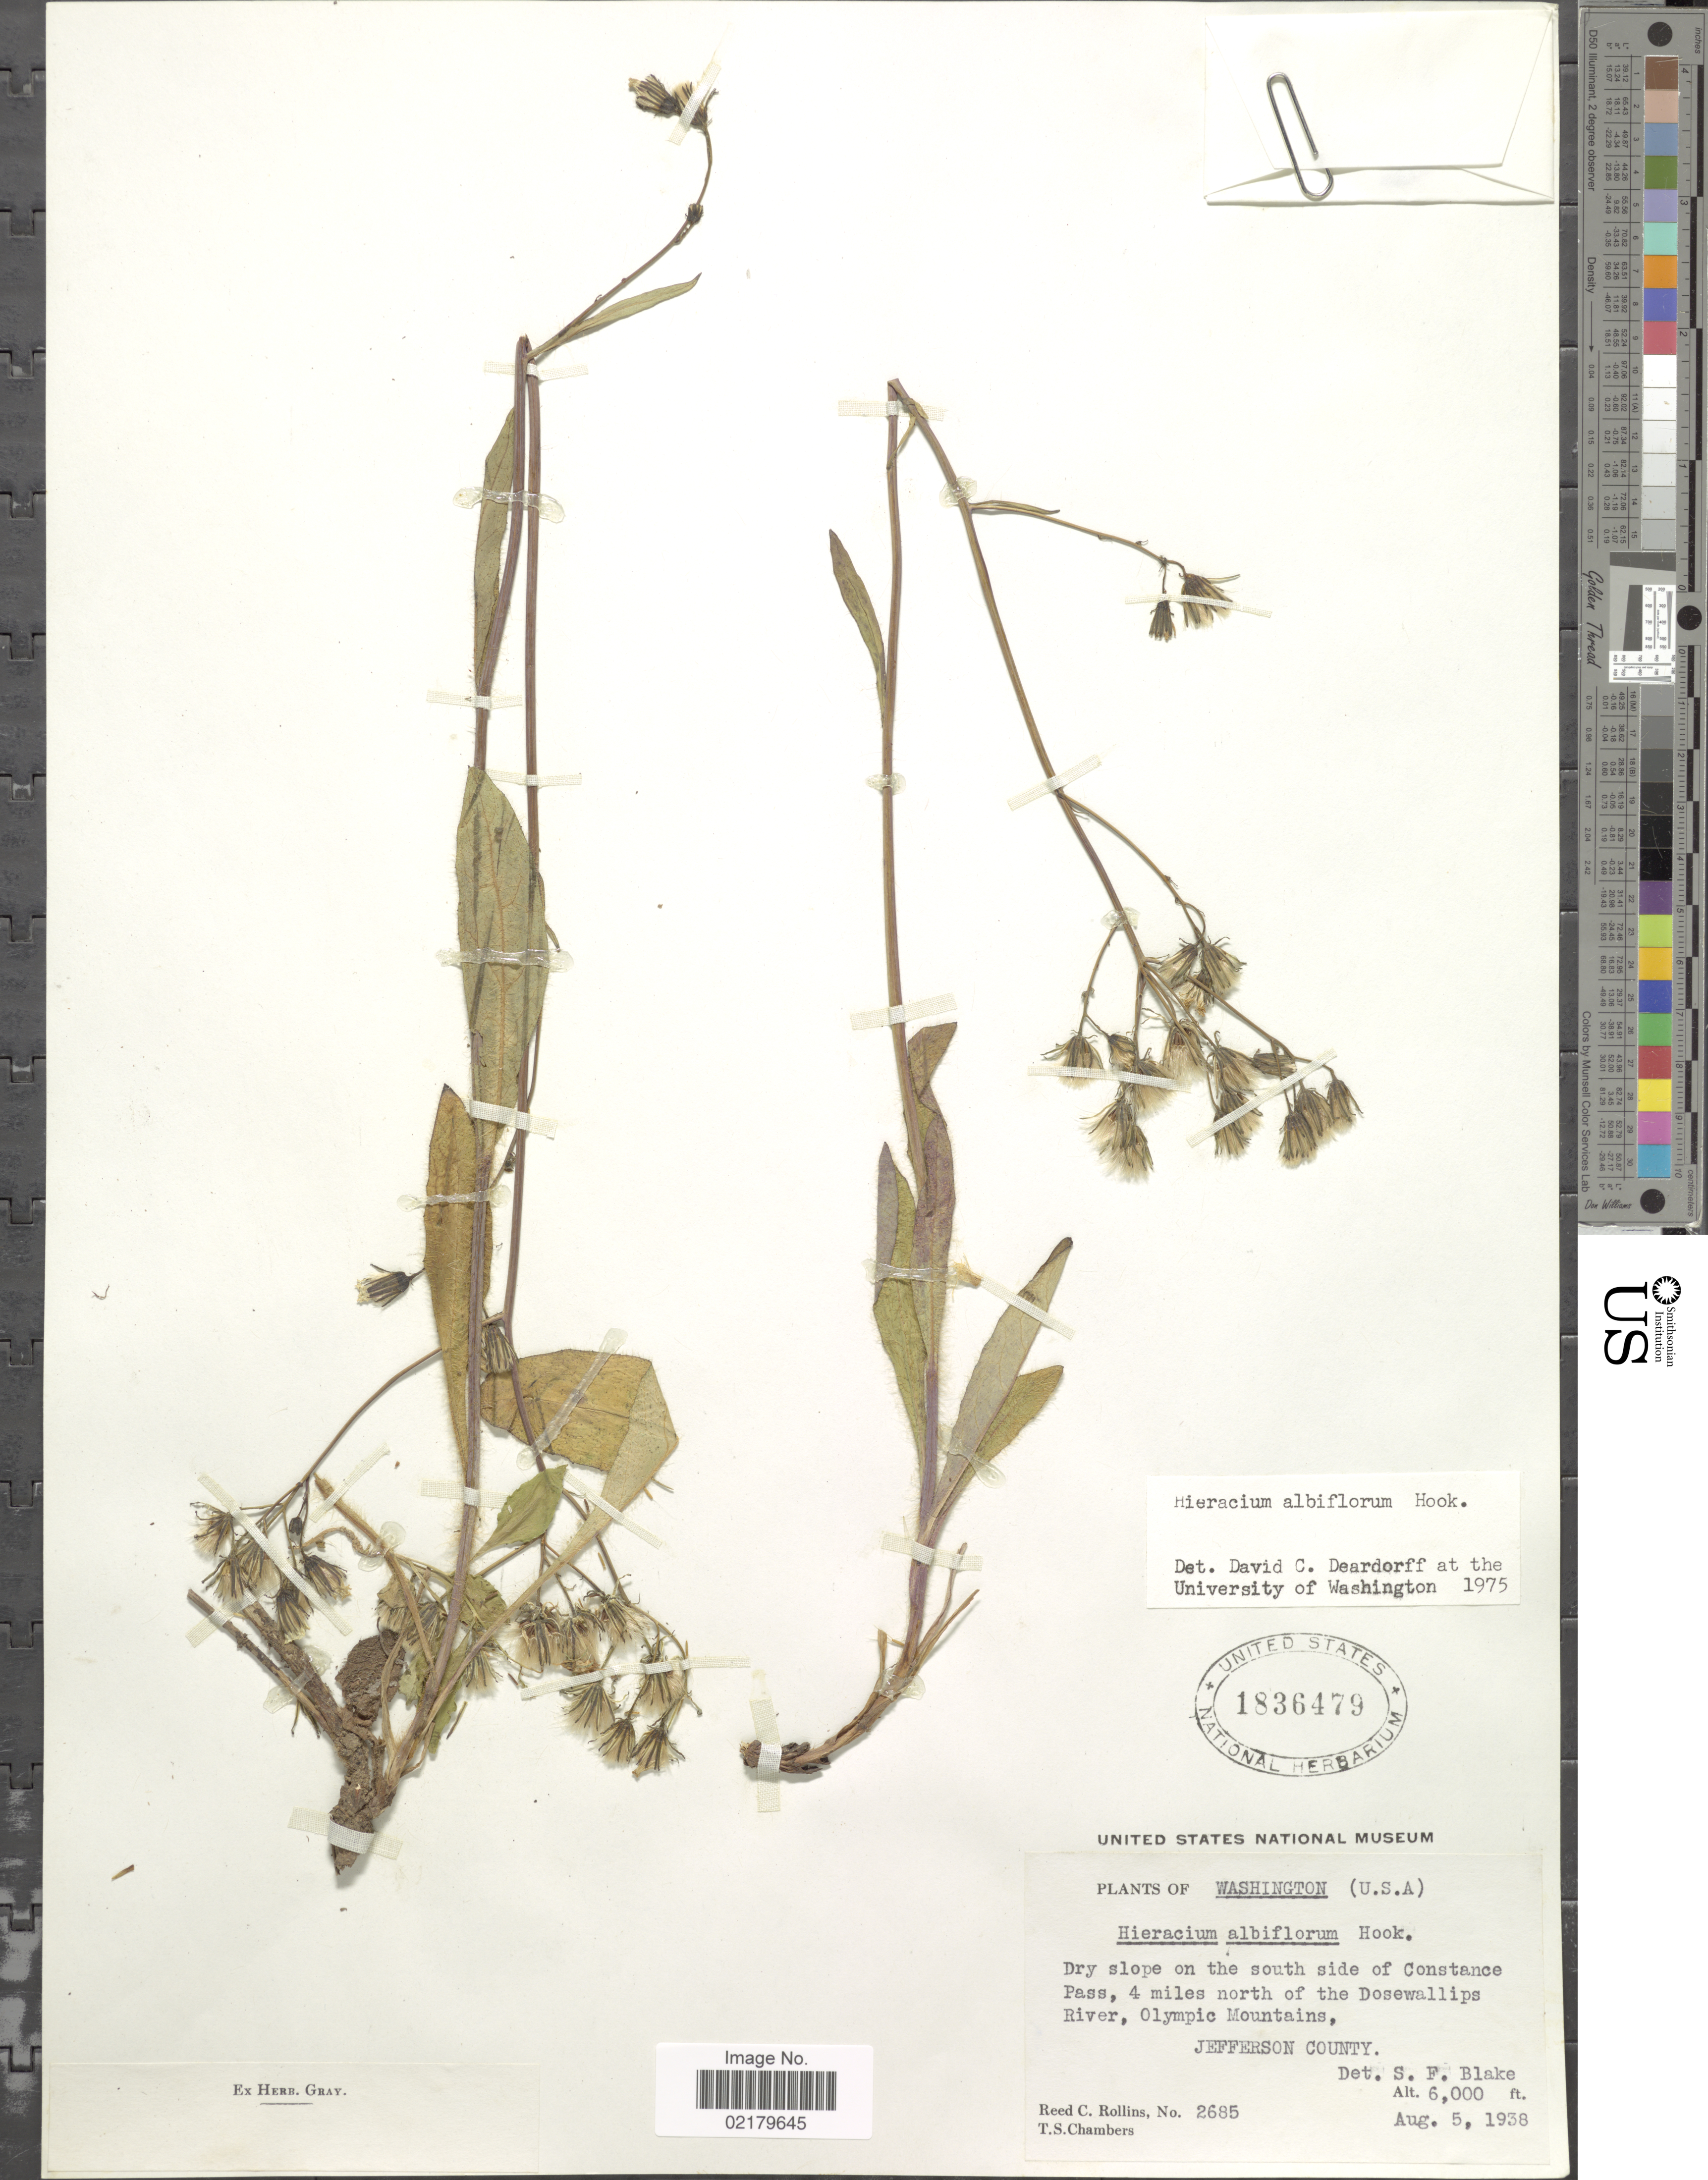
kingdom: Plantae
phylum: Tracheophyta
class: Magnoliopsida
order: Asterales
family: Asteraceae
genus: Hieracium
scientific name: Hieracium albiflorum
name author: Hook.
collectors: R. C. Rollins & T. Chambers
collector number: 2685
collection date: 1938-08-05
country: United States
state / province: Washington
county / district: Jefferson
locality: Dry slope on the south side of Constance Pass, 4 miles north of the Dosewallips River, Olympic Mountains, Jefferson County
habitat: dry slope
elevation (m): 1829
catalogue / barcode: US 1836479